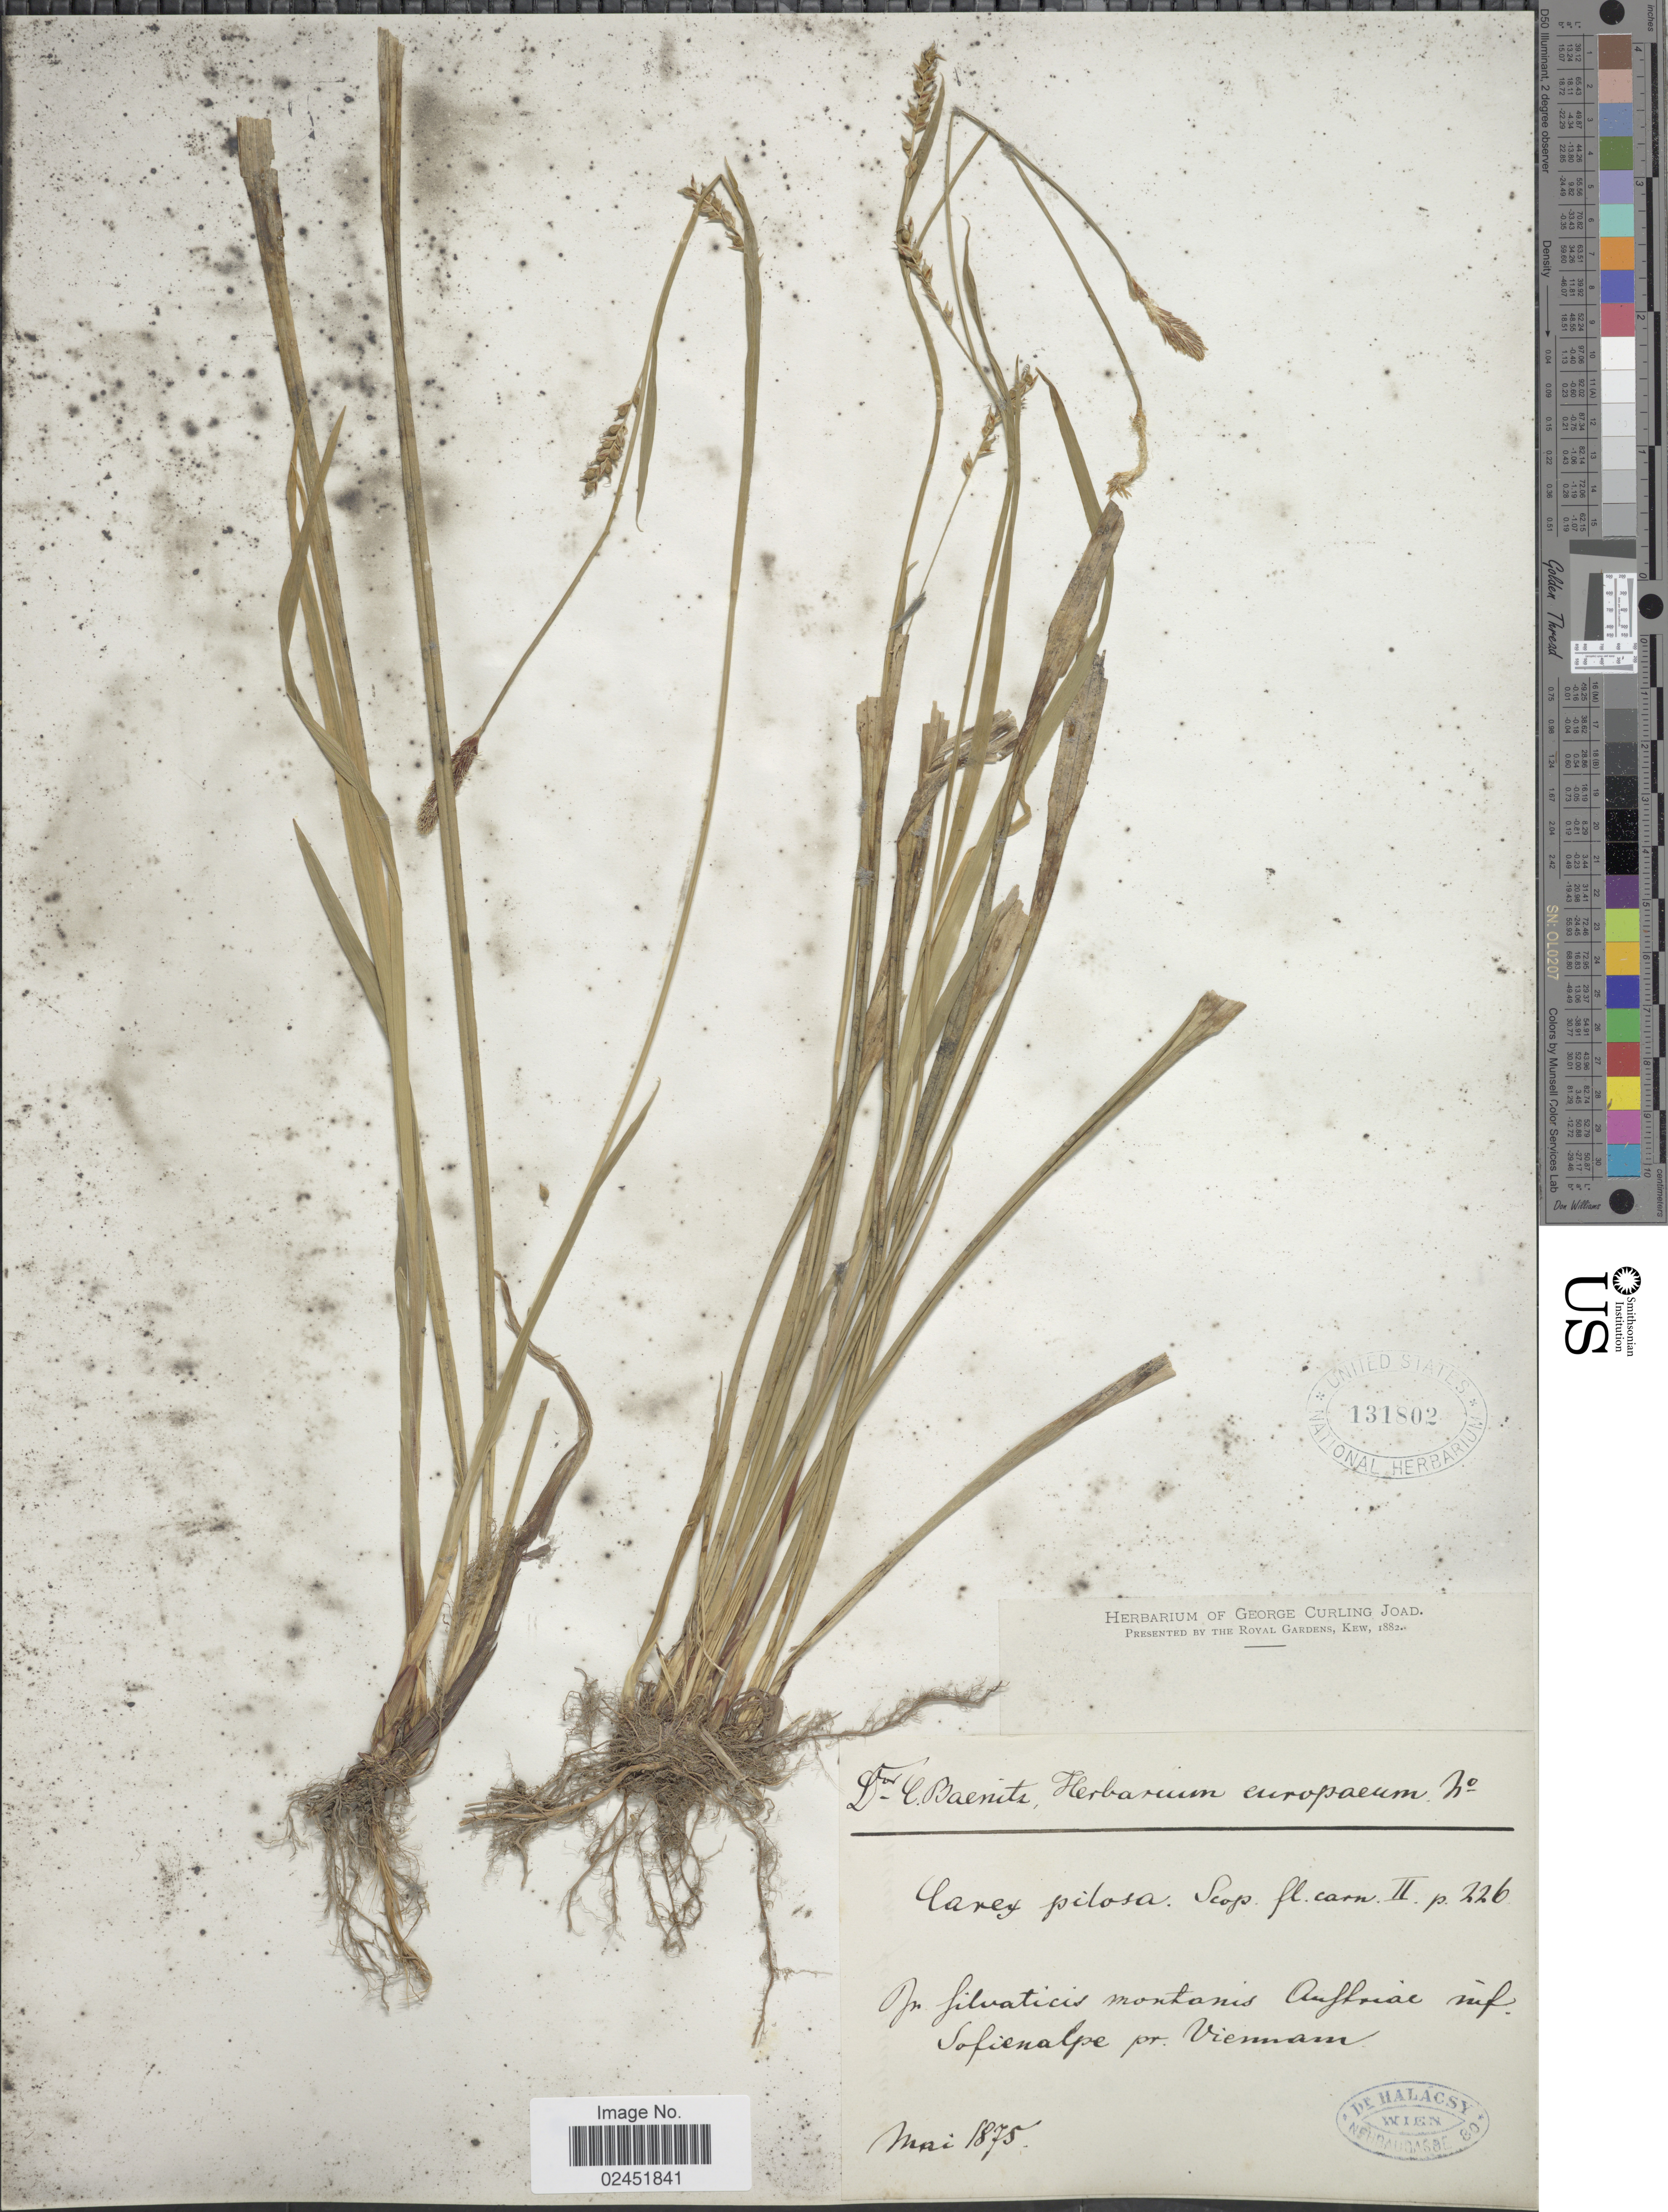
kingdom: Plantae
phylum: Tracheophyta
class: Liliopsida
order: Poales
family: Cyperaceae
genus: Carex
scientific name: Carex pilosa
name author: Scop.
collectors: C. G. Baenitz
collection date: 1875-05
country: Austria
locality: Pr. filvaticis montanis Auffriac inf. Sfienalpe pr. Viennam [interpreted]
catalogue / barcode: US 131802